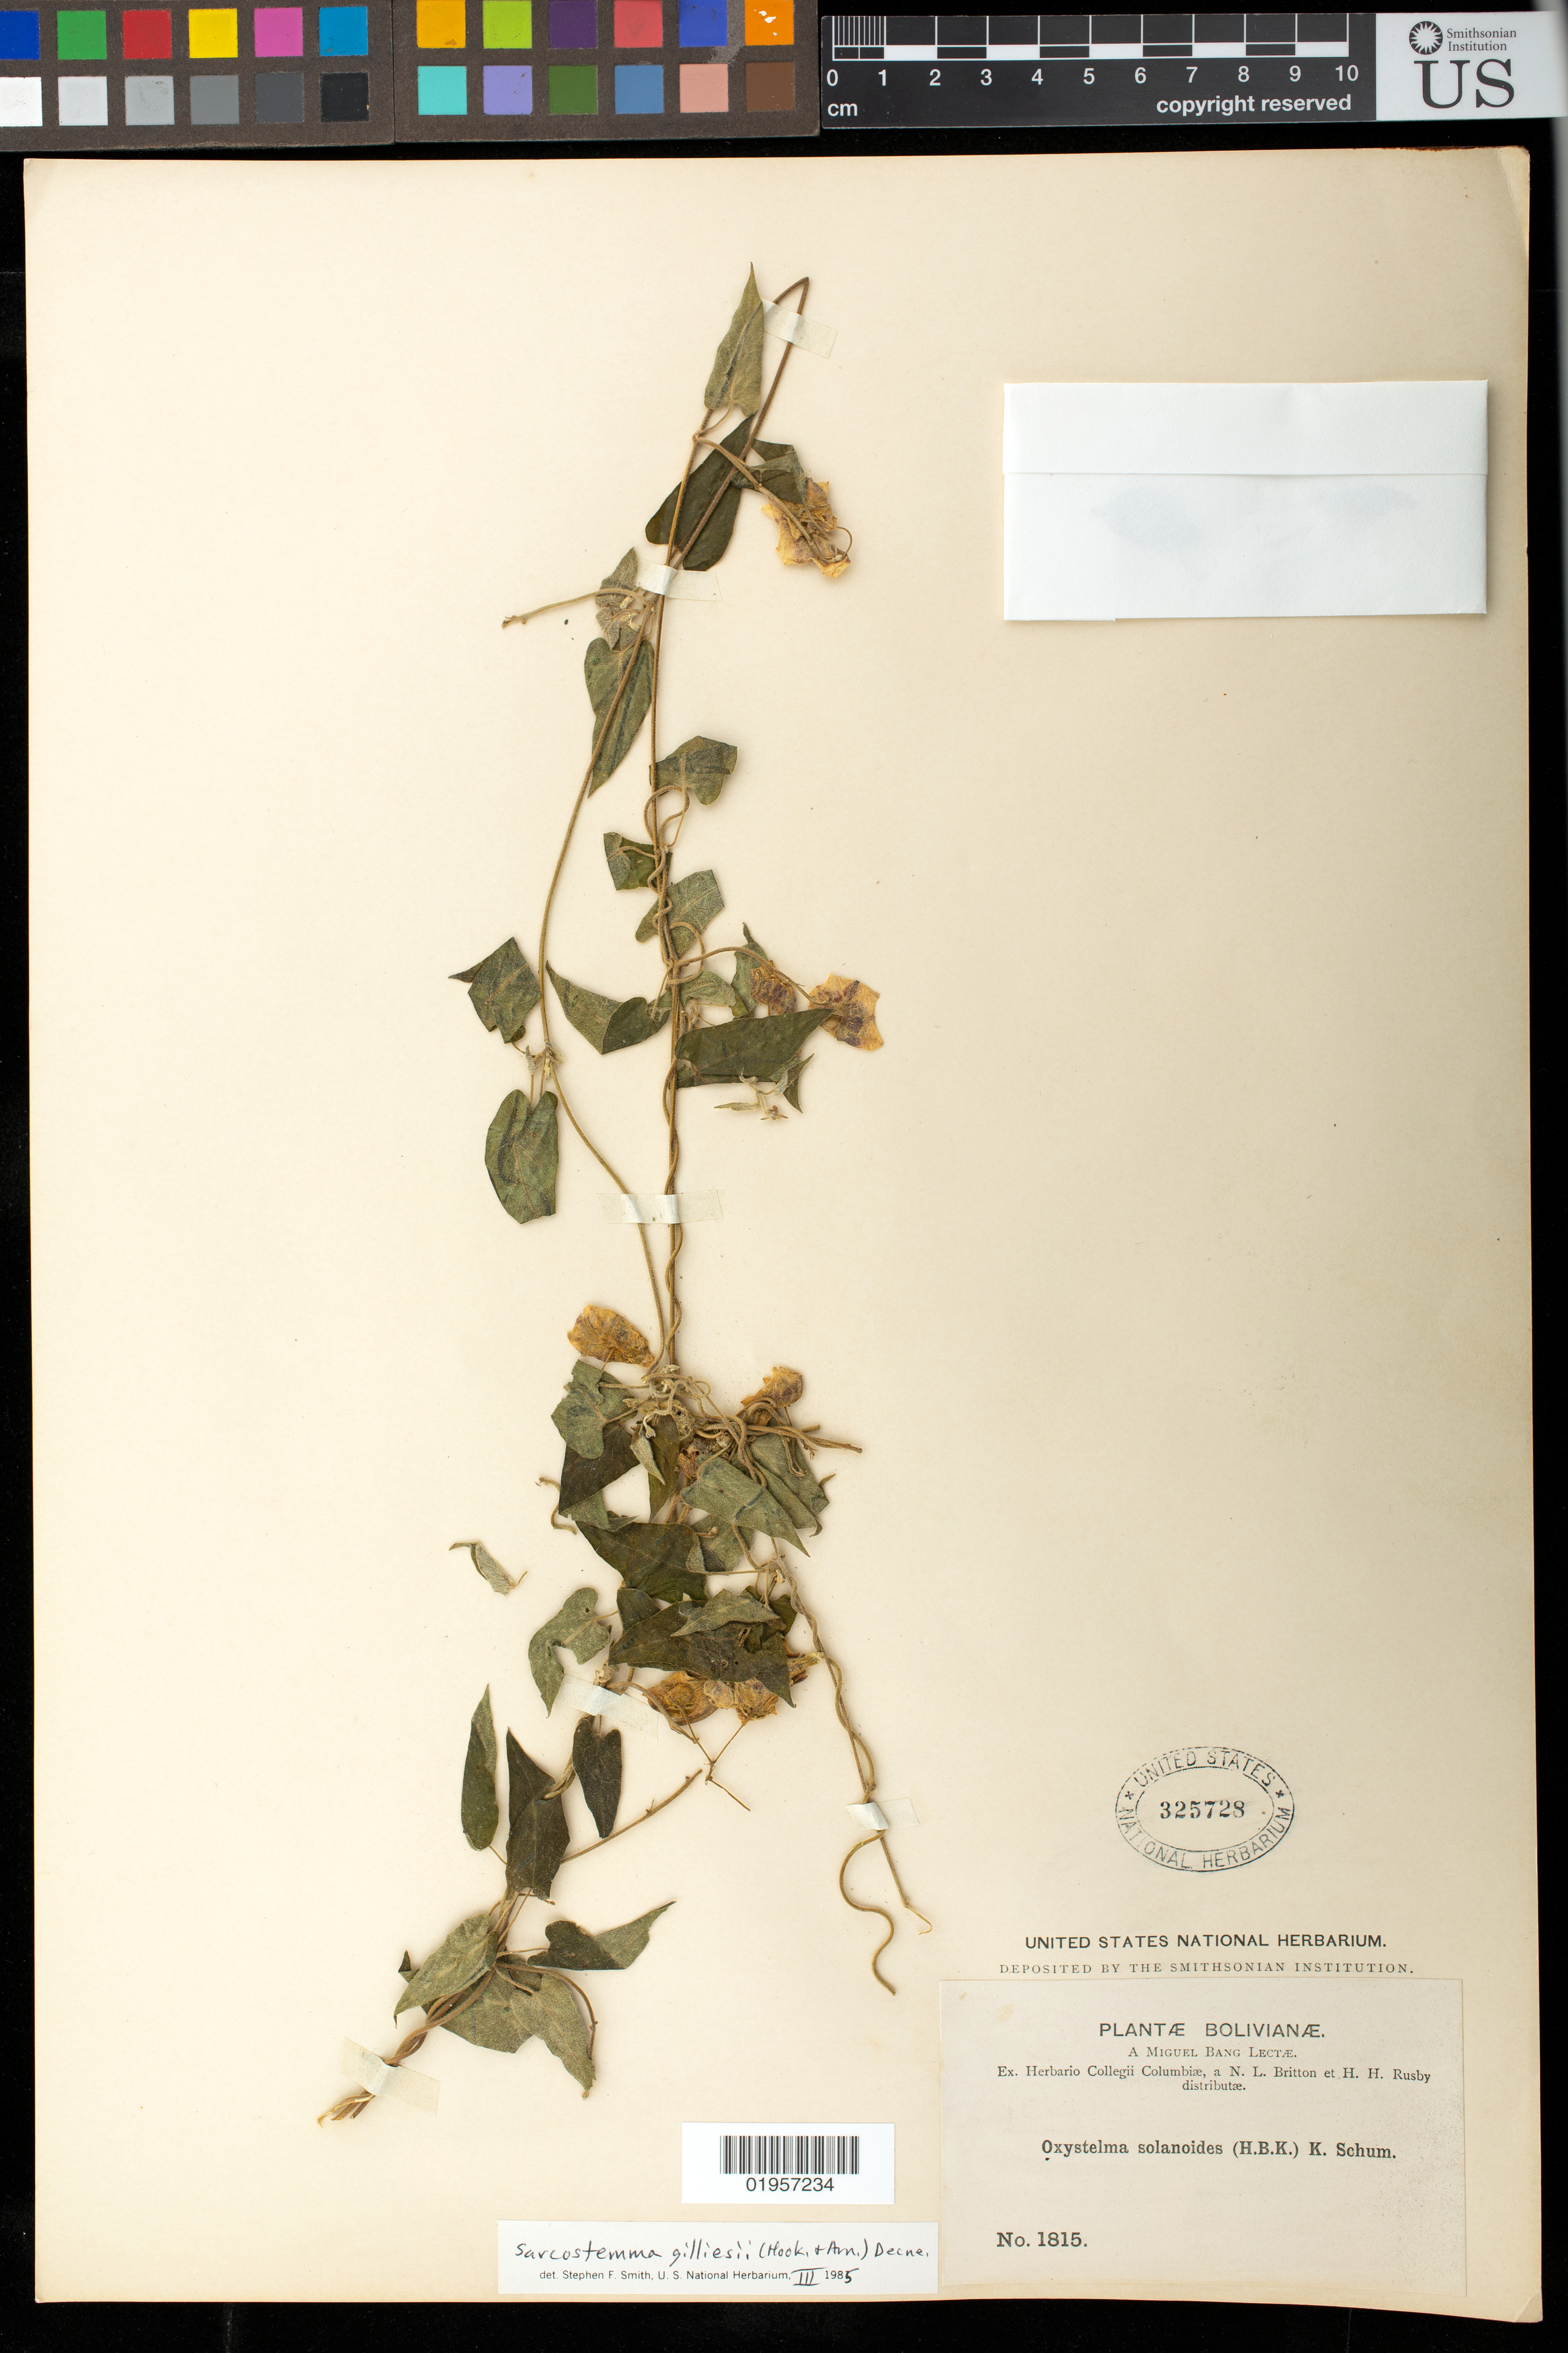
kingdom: Plantae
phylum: Tracheophyta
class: Magnoliopsida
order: Gentianales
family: Apocynaceae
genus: Sarcostemma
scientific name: Sarcostemma gilliesii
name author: (Hook. & Arn.) Decne.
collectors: M. Bang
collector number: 1815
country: Bolivia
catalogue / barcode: US 325728